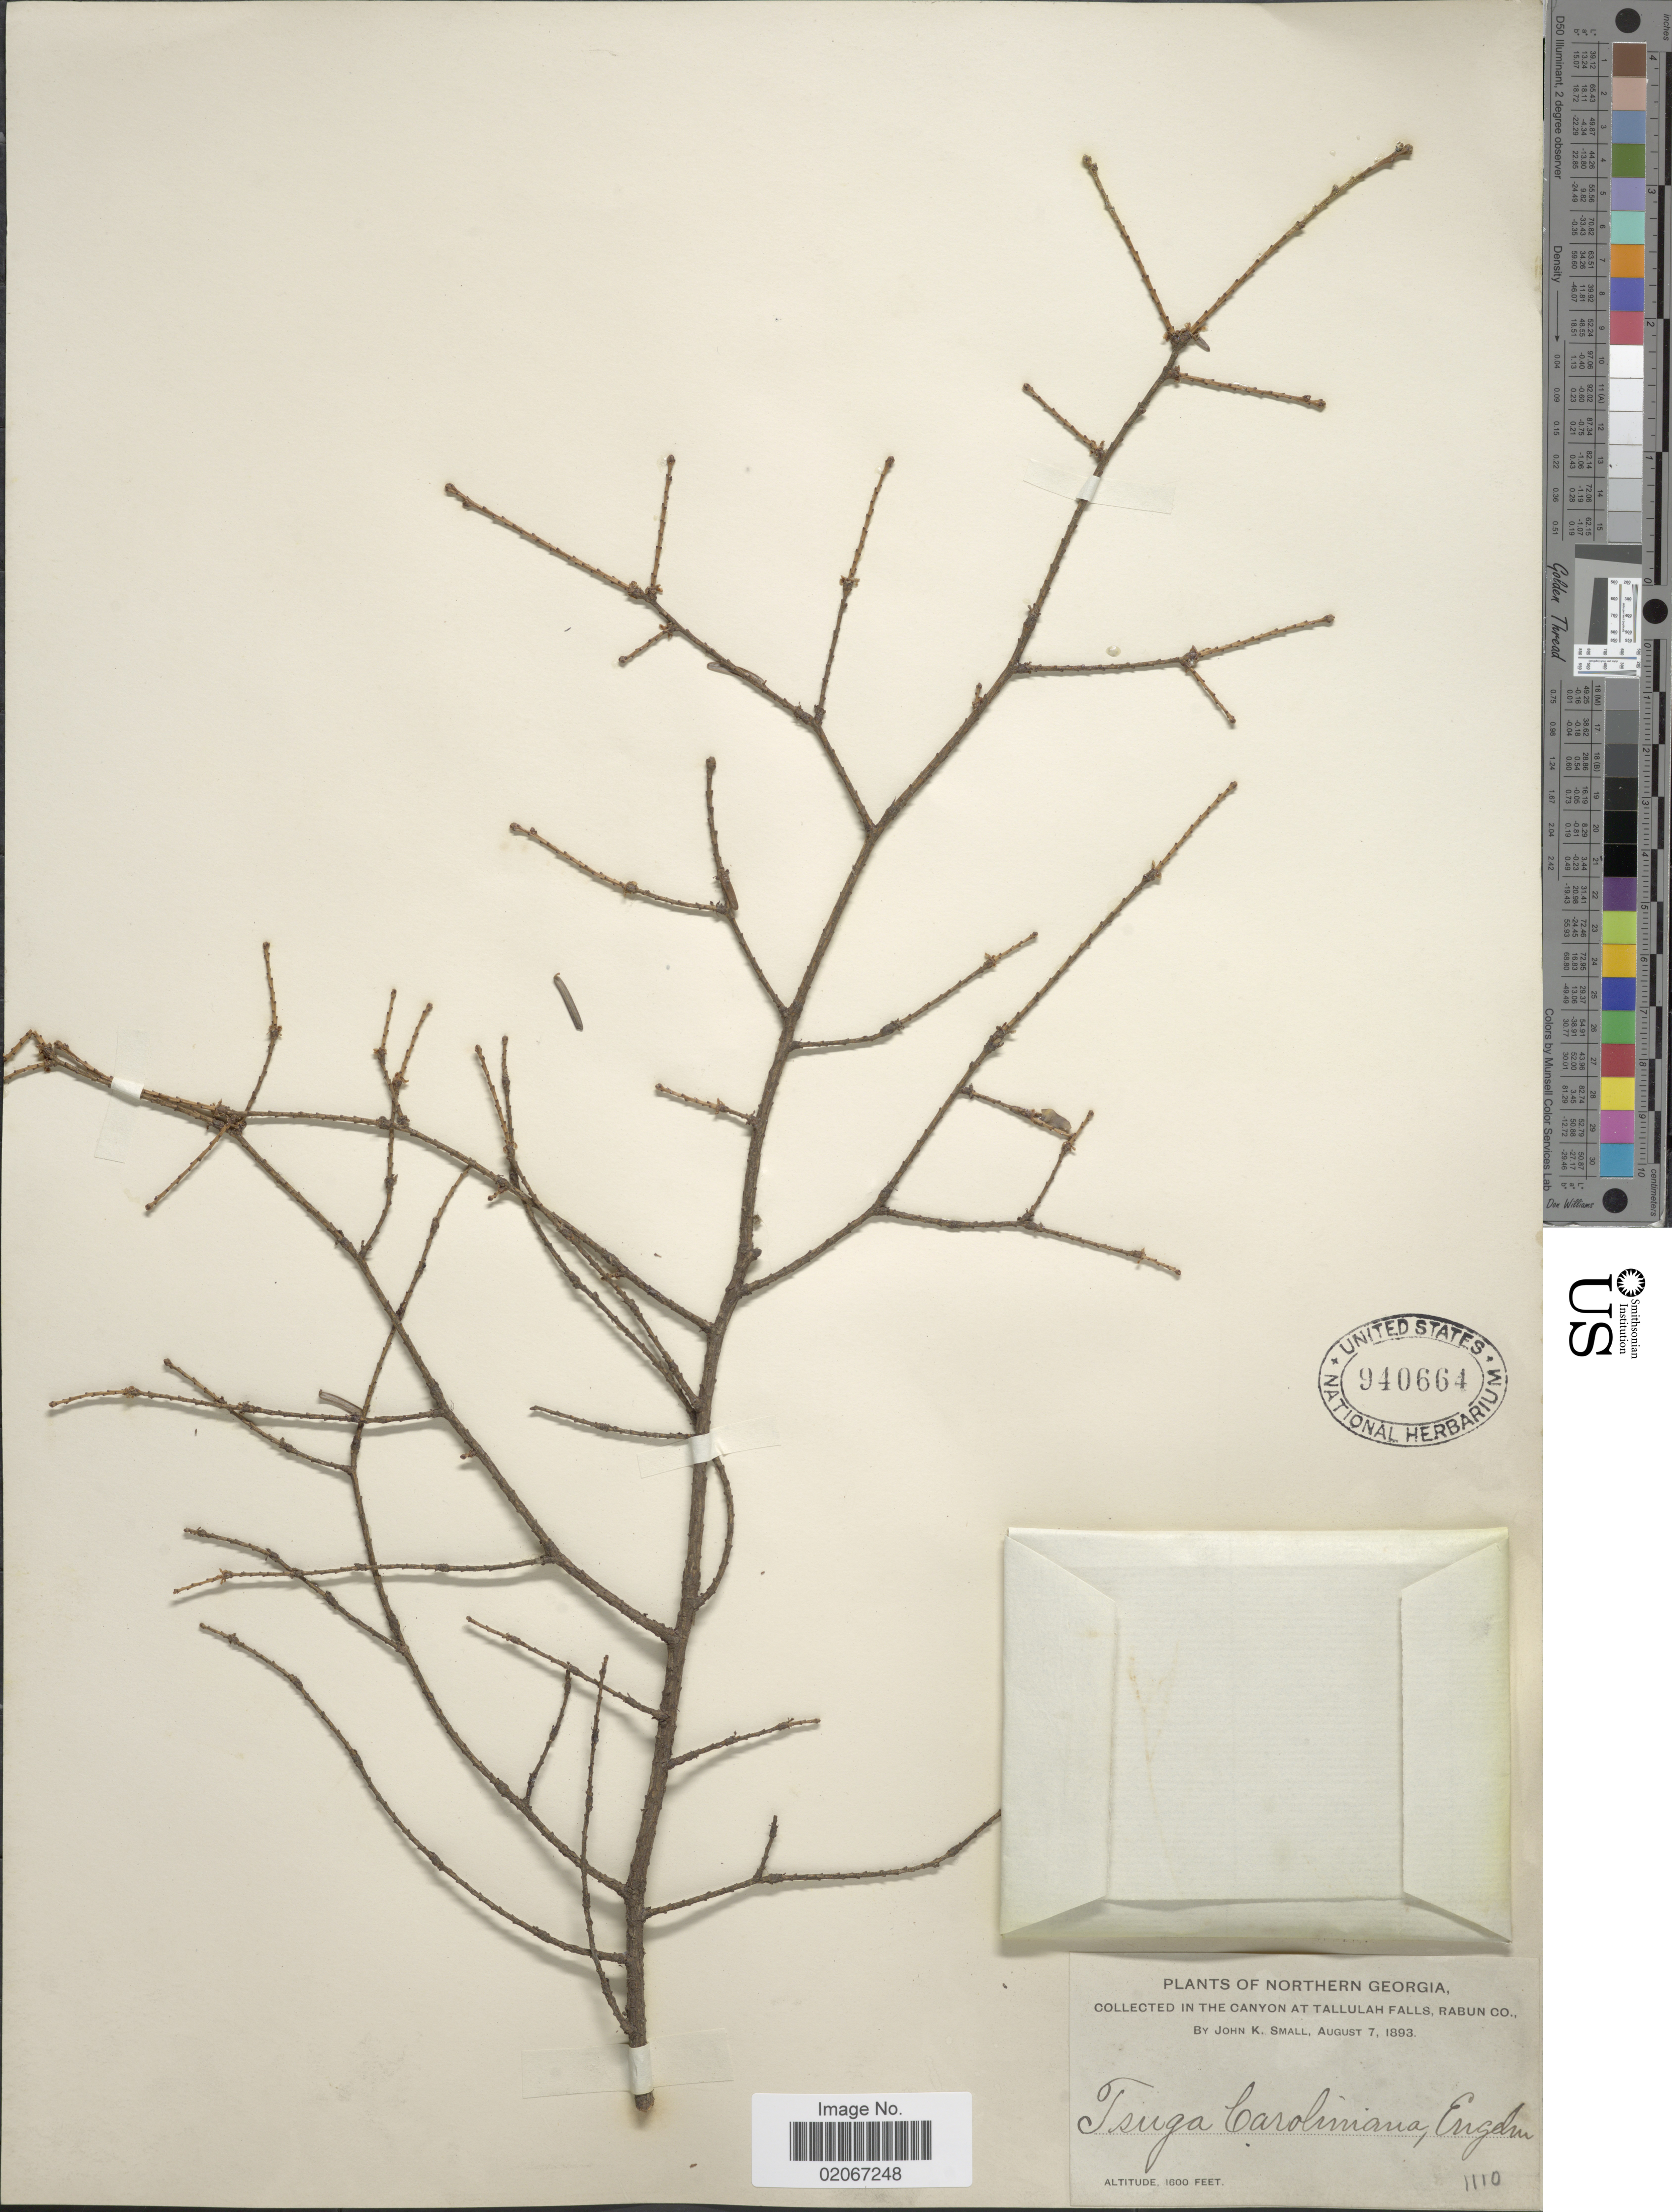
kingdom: Plantae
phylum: Tracheophyta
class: Pinopsida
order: Pinales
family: Pinaceae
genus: Tsuga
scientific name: Tsuga caroliniana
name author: Engelm.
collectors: J. K. Small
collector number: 1110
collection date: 1893-08-07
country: United States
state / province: Georgia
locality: Northern Georgia, in the canyon at Tallulah Falls, Rabun Co.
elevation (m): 488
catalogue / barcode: US 940664